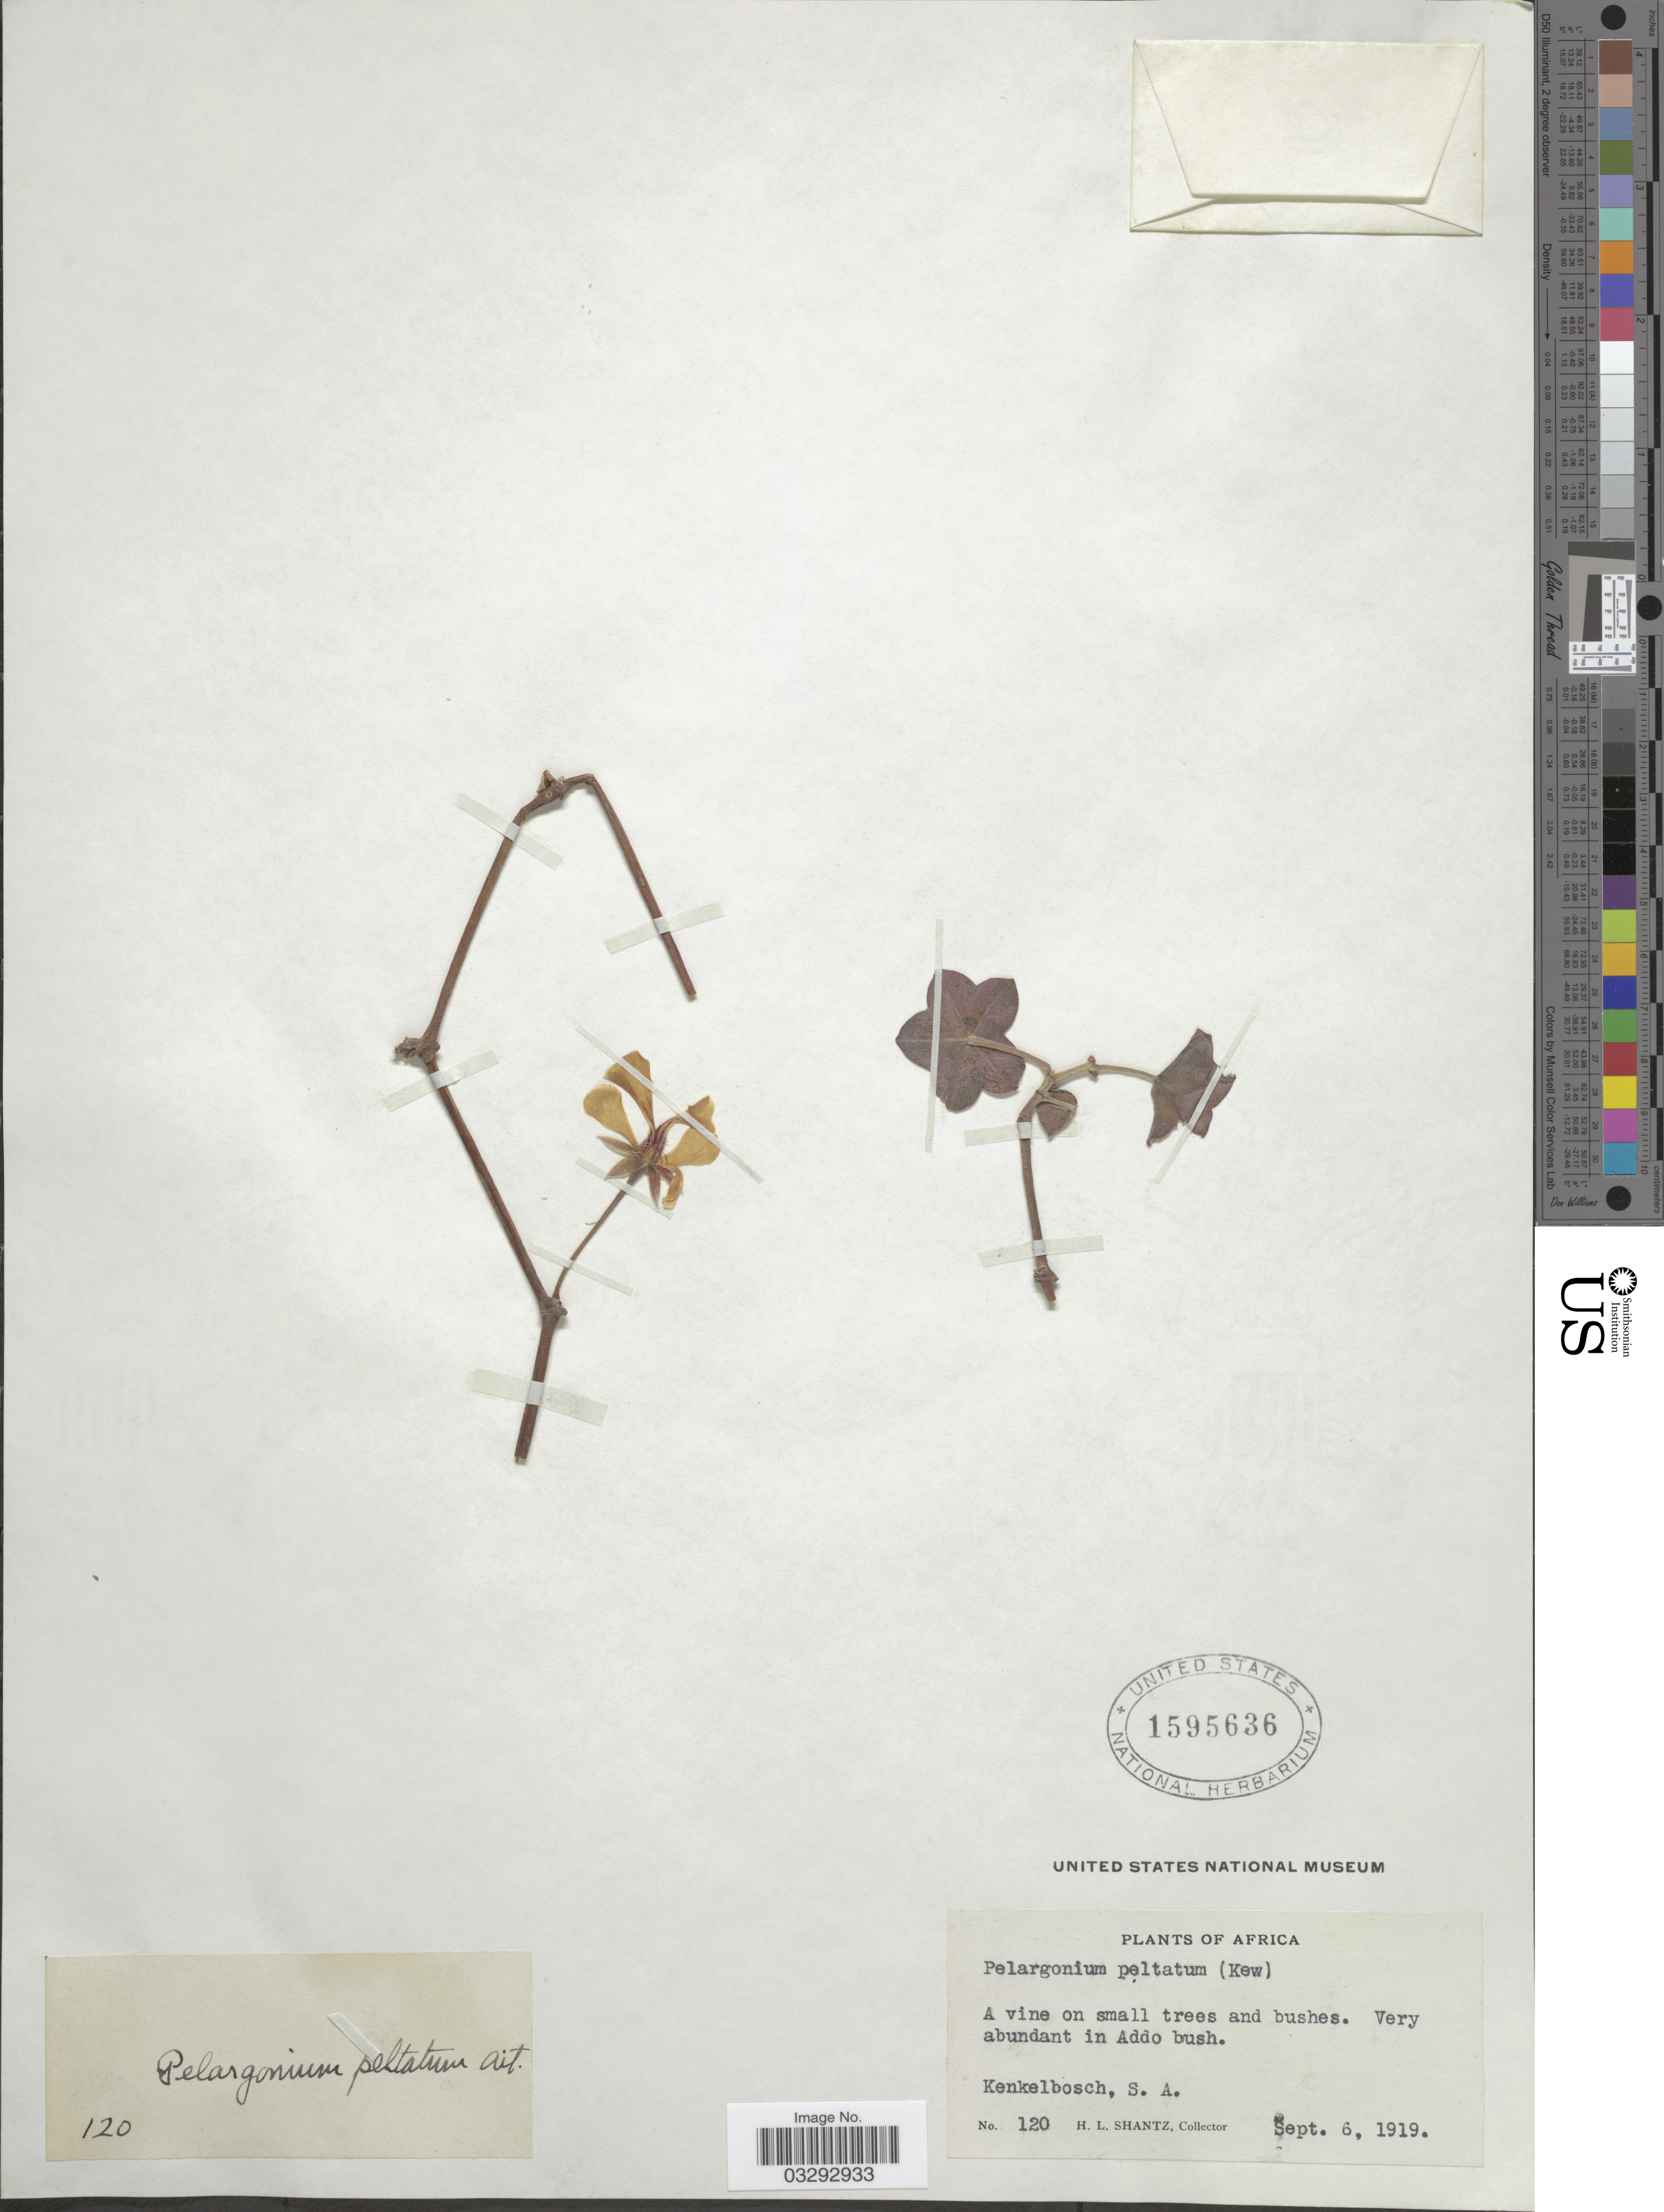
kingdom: Plantae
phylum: Tracheophyta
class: Magnoliopsida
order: Geraniales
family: Geraniaceae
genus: Pelargonium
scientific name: Pelargonium peltatum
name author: (L.) L'Hér.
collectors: H. Shantz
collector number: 120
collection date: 1919-09-06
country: South Africa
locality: Kenkelbosch.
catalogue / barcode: US 1595636